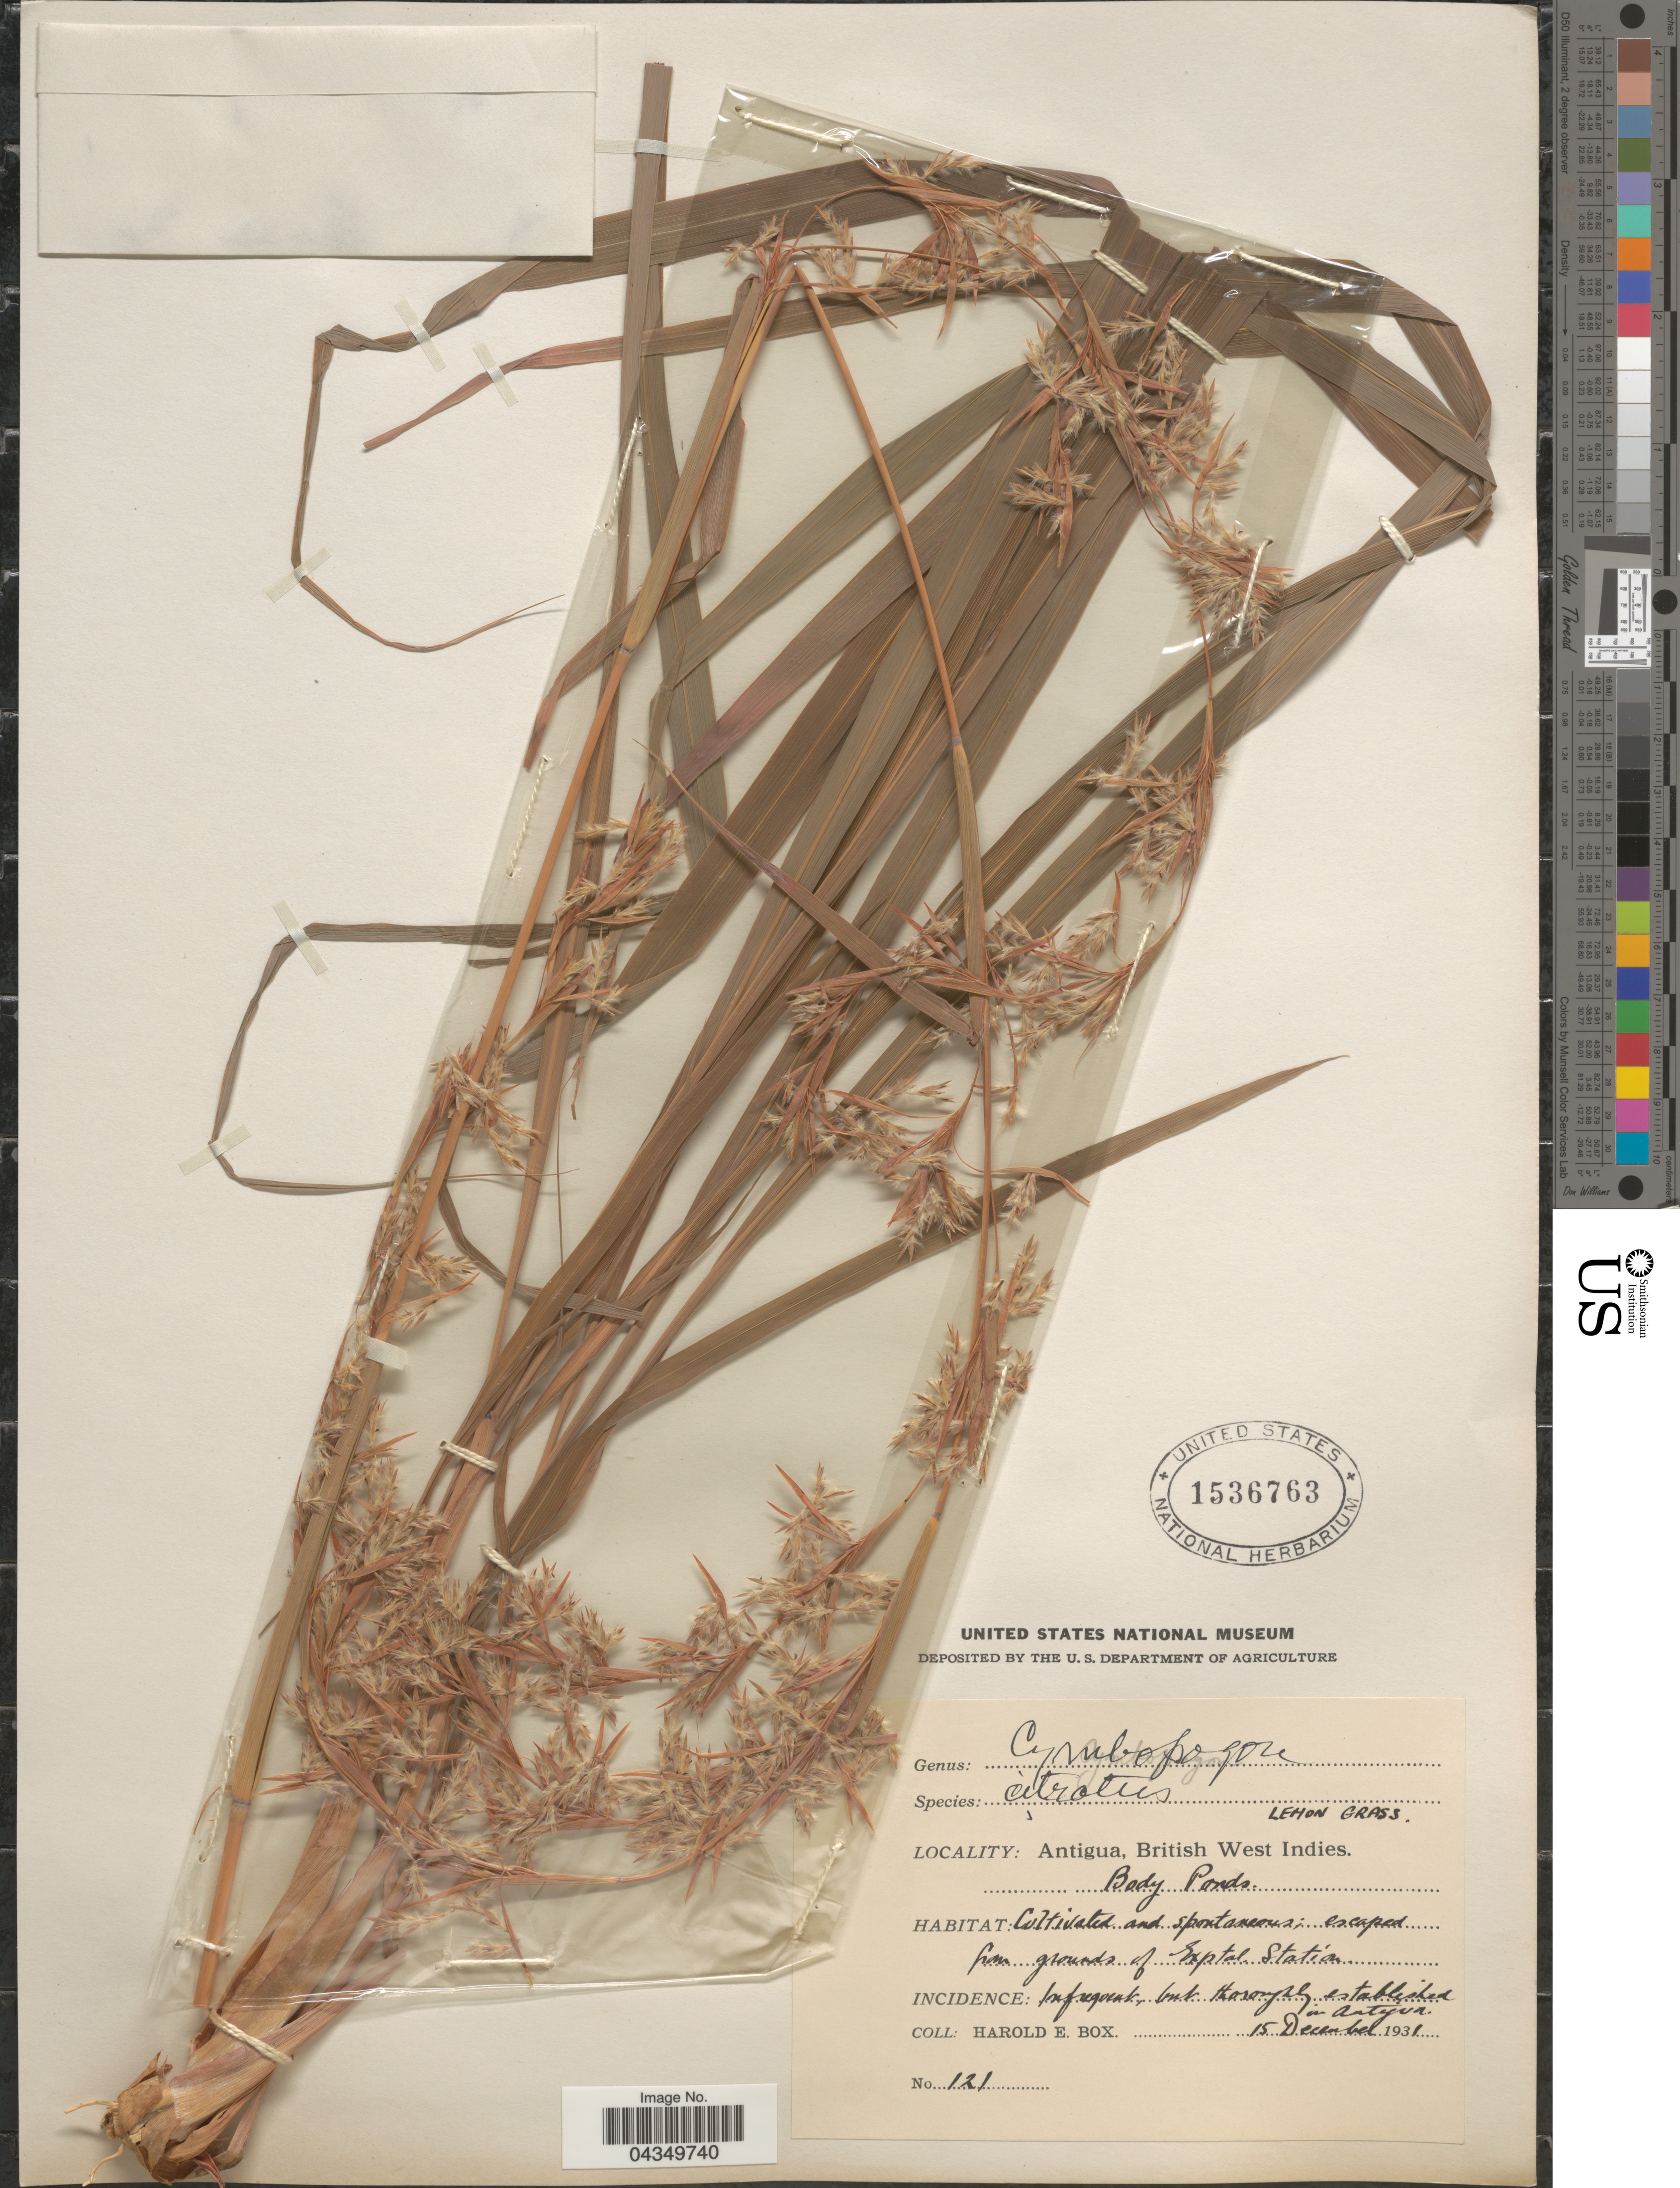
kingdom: Plantae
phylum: Tracheophyta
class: Liliopsida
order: Poales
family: Poaceae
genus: Cymbopogon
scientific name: Cymbopogon citratus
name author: (DC.) Stapf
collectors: H. E. Box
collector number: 121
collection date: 1931-12-15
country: Antigua and Barbuda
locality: Antigua, British West Indies. Body Ponds.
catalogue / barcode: US 1536763